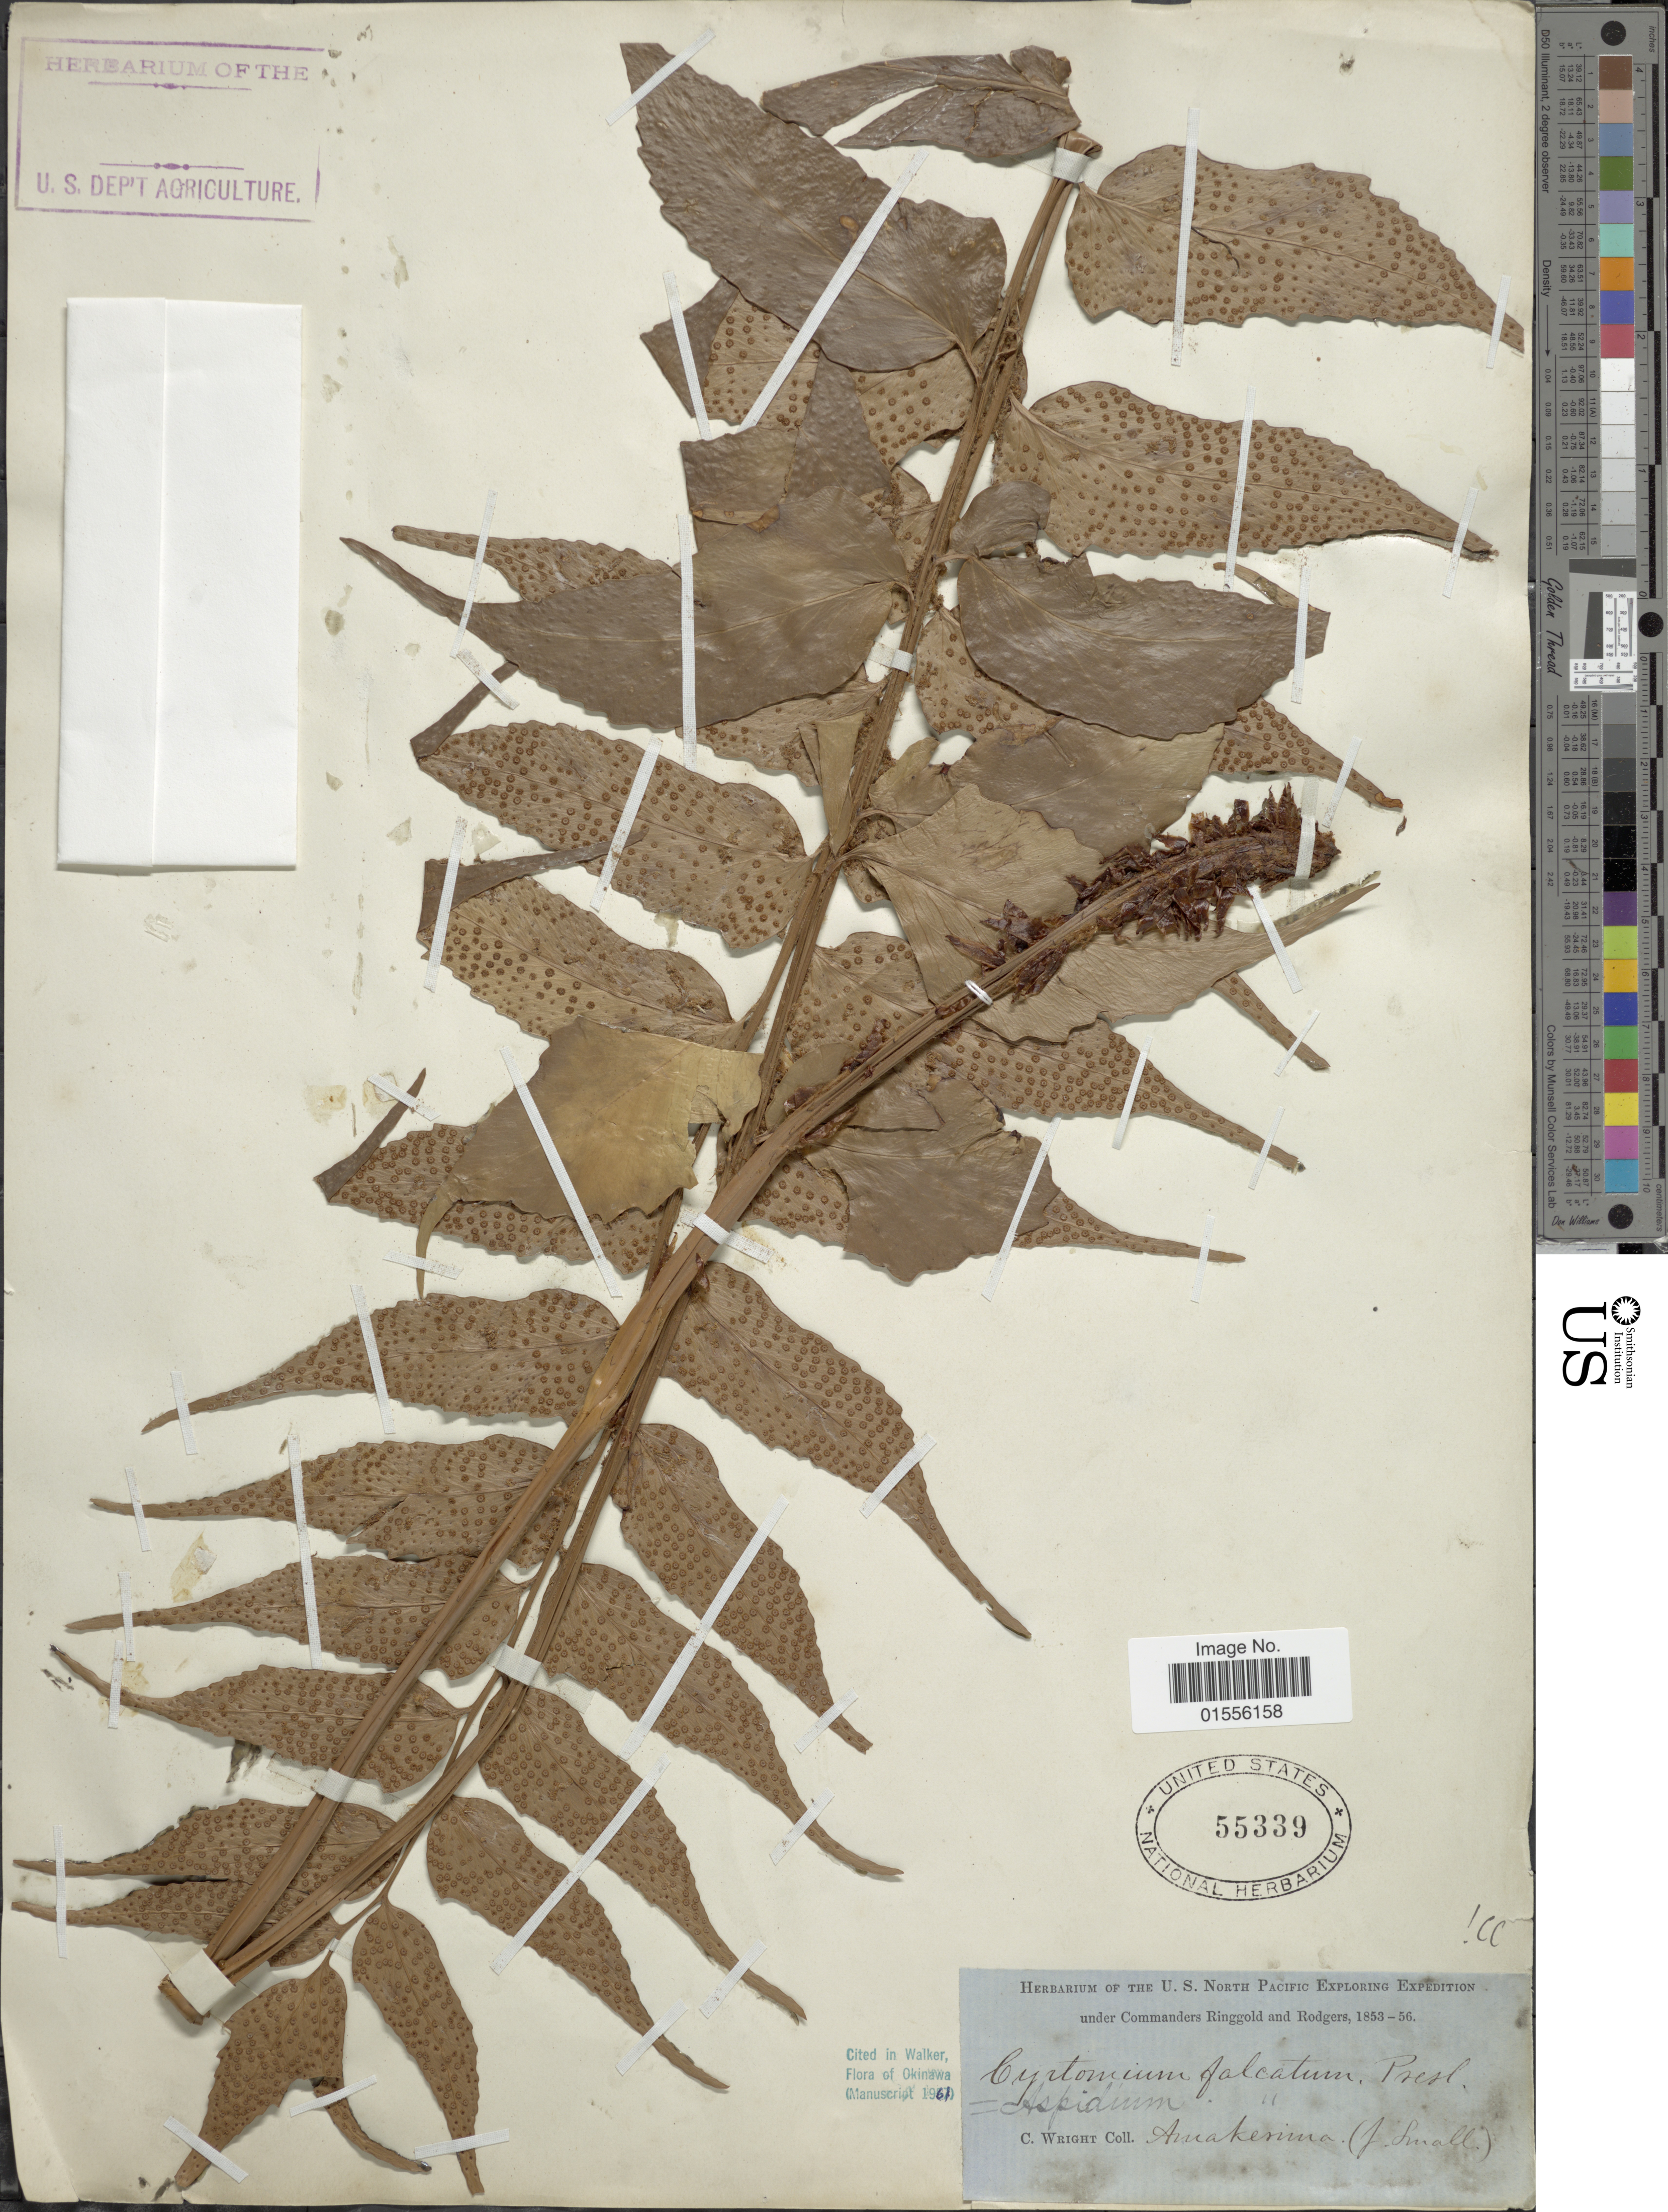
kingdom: Plantae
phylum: Tracheophyta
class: Polypodiopsida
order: Polypodiales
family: Dryopteridaceae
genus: Cyrtomium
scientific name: Cyrtomium falcatum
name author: (L. f.) C. Presl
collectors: C. Wright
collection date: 1853/1856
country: Japan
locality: Amakesima.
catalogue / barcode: US 55339